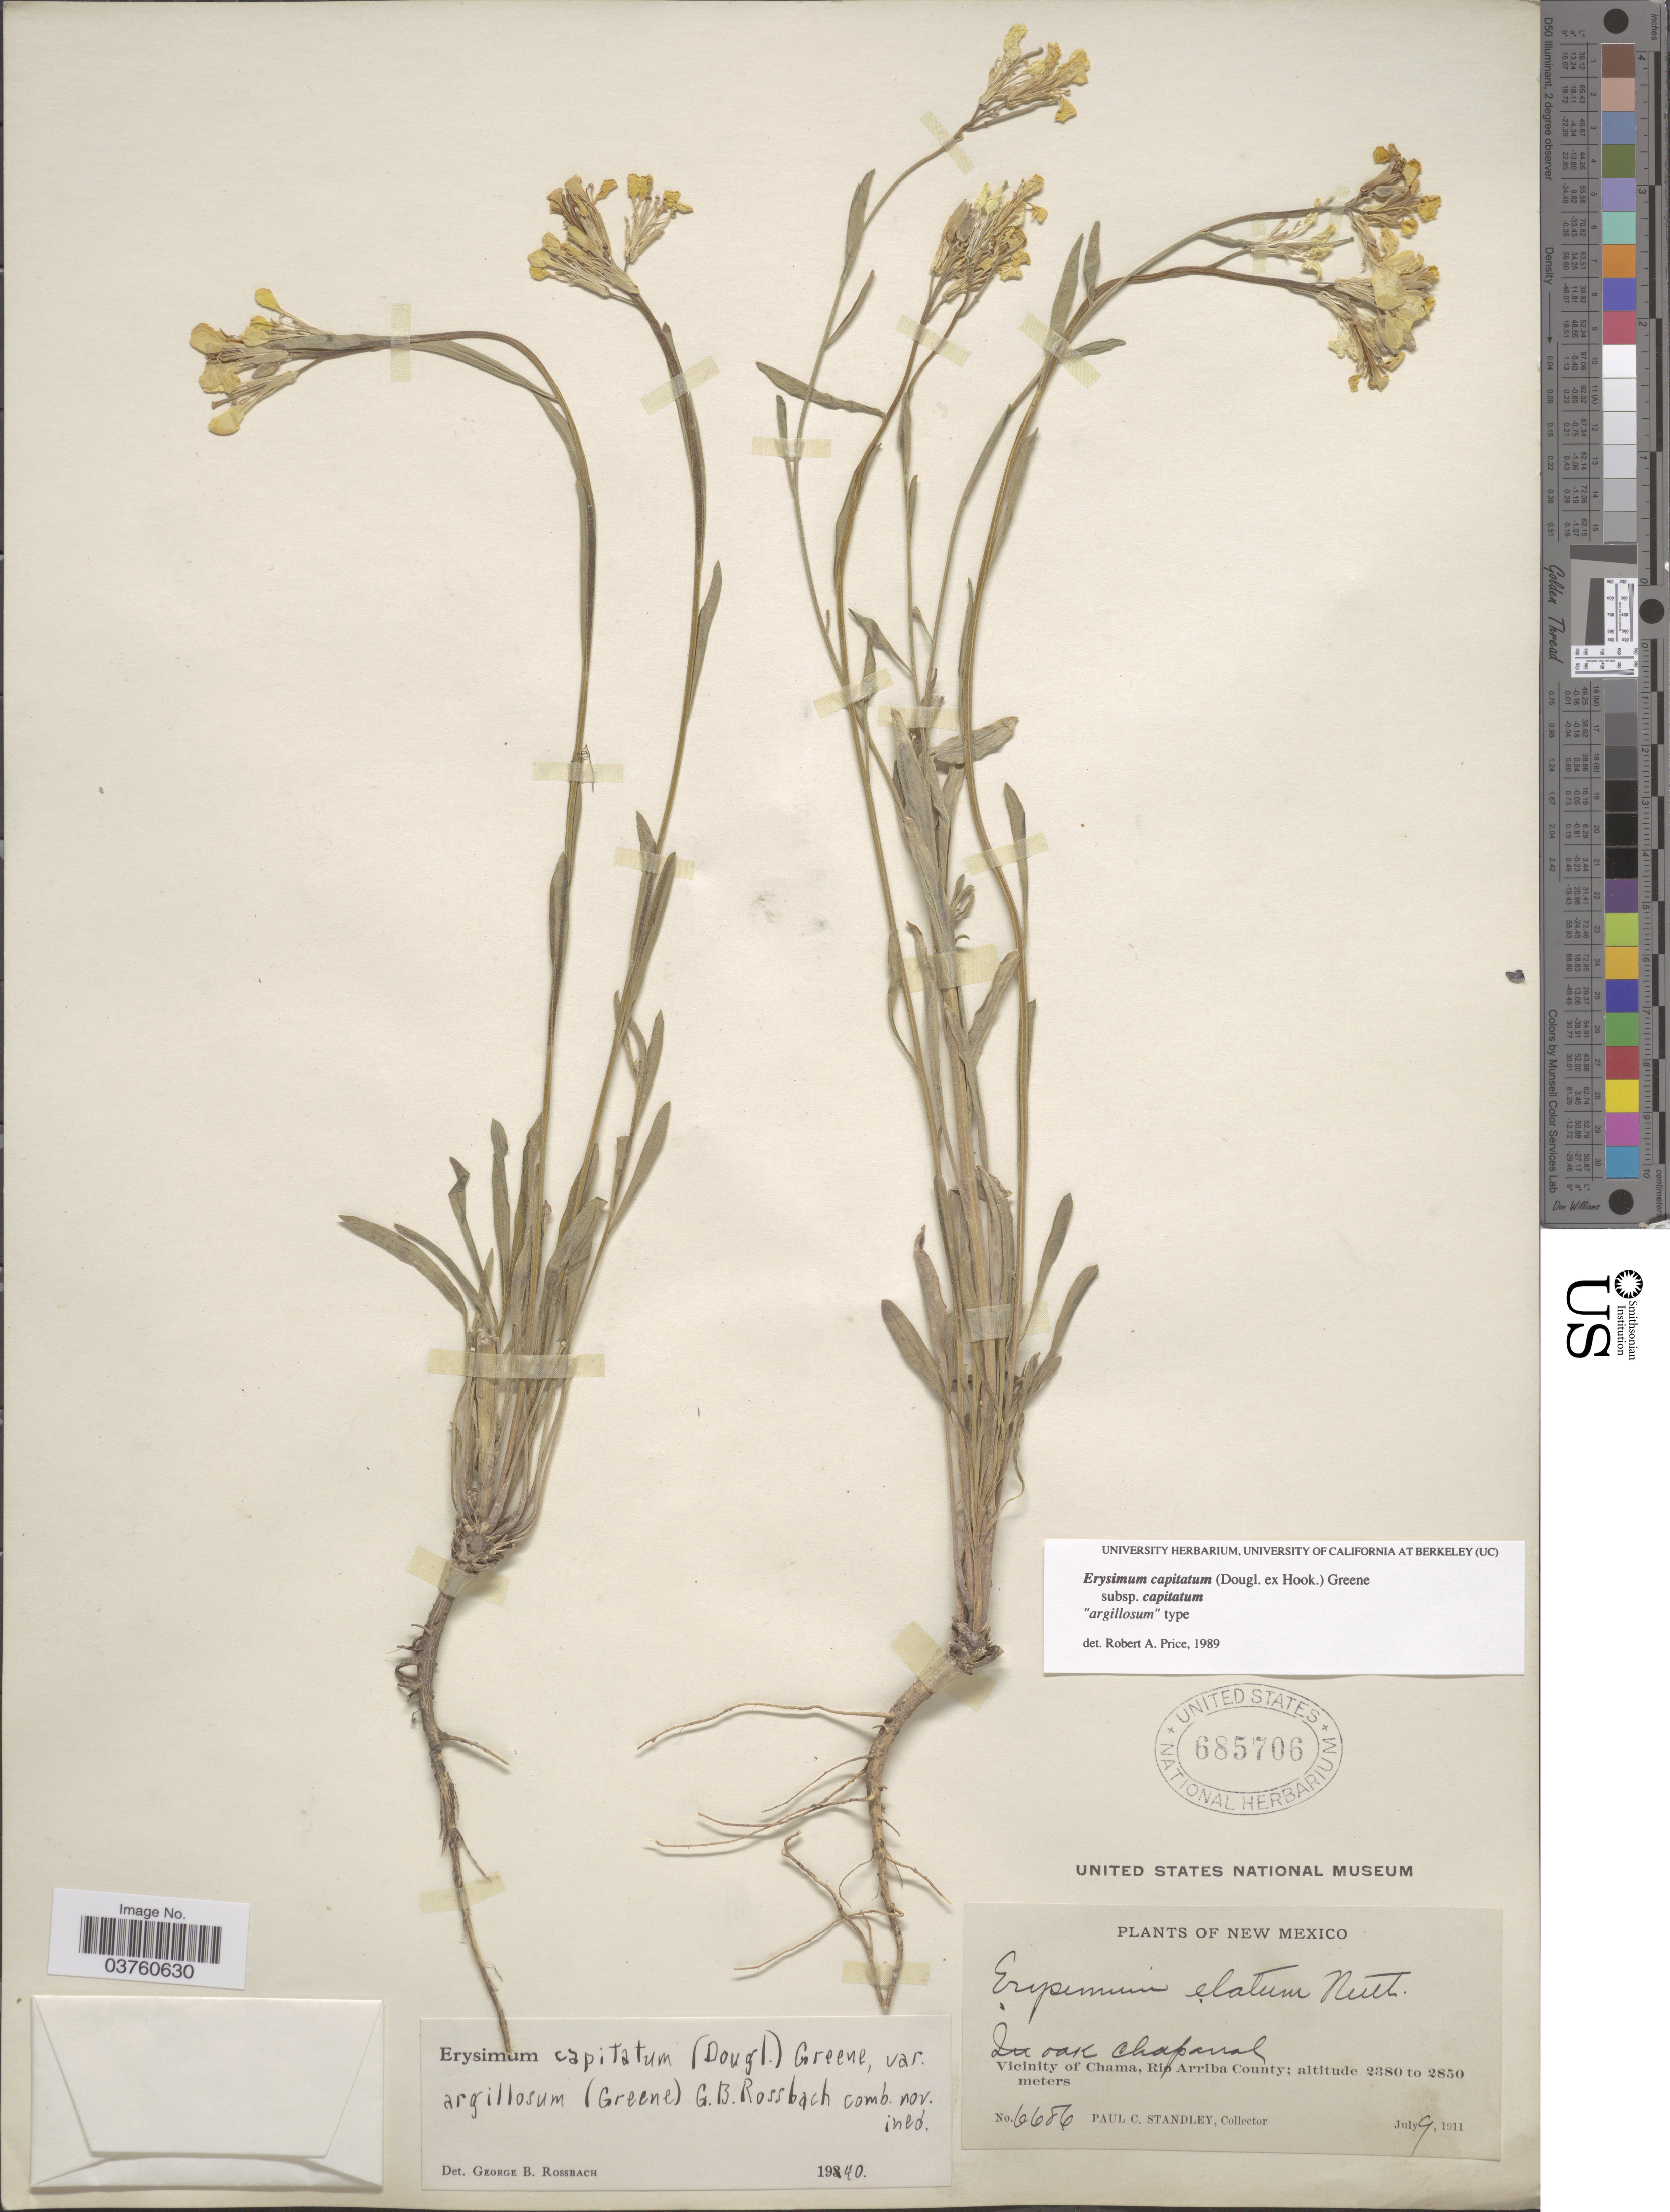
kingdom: Plantae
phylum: Tracheophyta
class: Magnoliopsida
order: Brassicales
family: Brassicaceae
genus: Erysimum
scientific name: Erysimum capitatum subsp. capitatum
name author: (Douglas ex Hook.) Greene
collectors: P. C. Standley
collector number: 6686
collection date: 1911-07-09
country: United States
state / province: New Mexico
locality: Vicinity of Chama, Rio Arriba County.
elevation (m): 2380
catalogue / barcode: US 685706